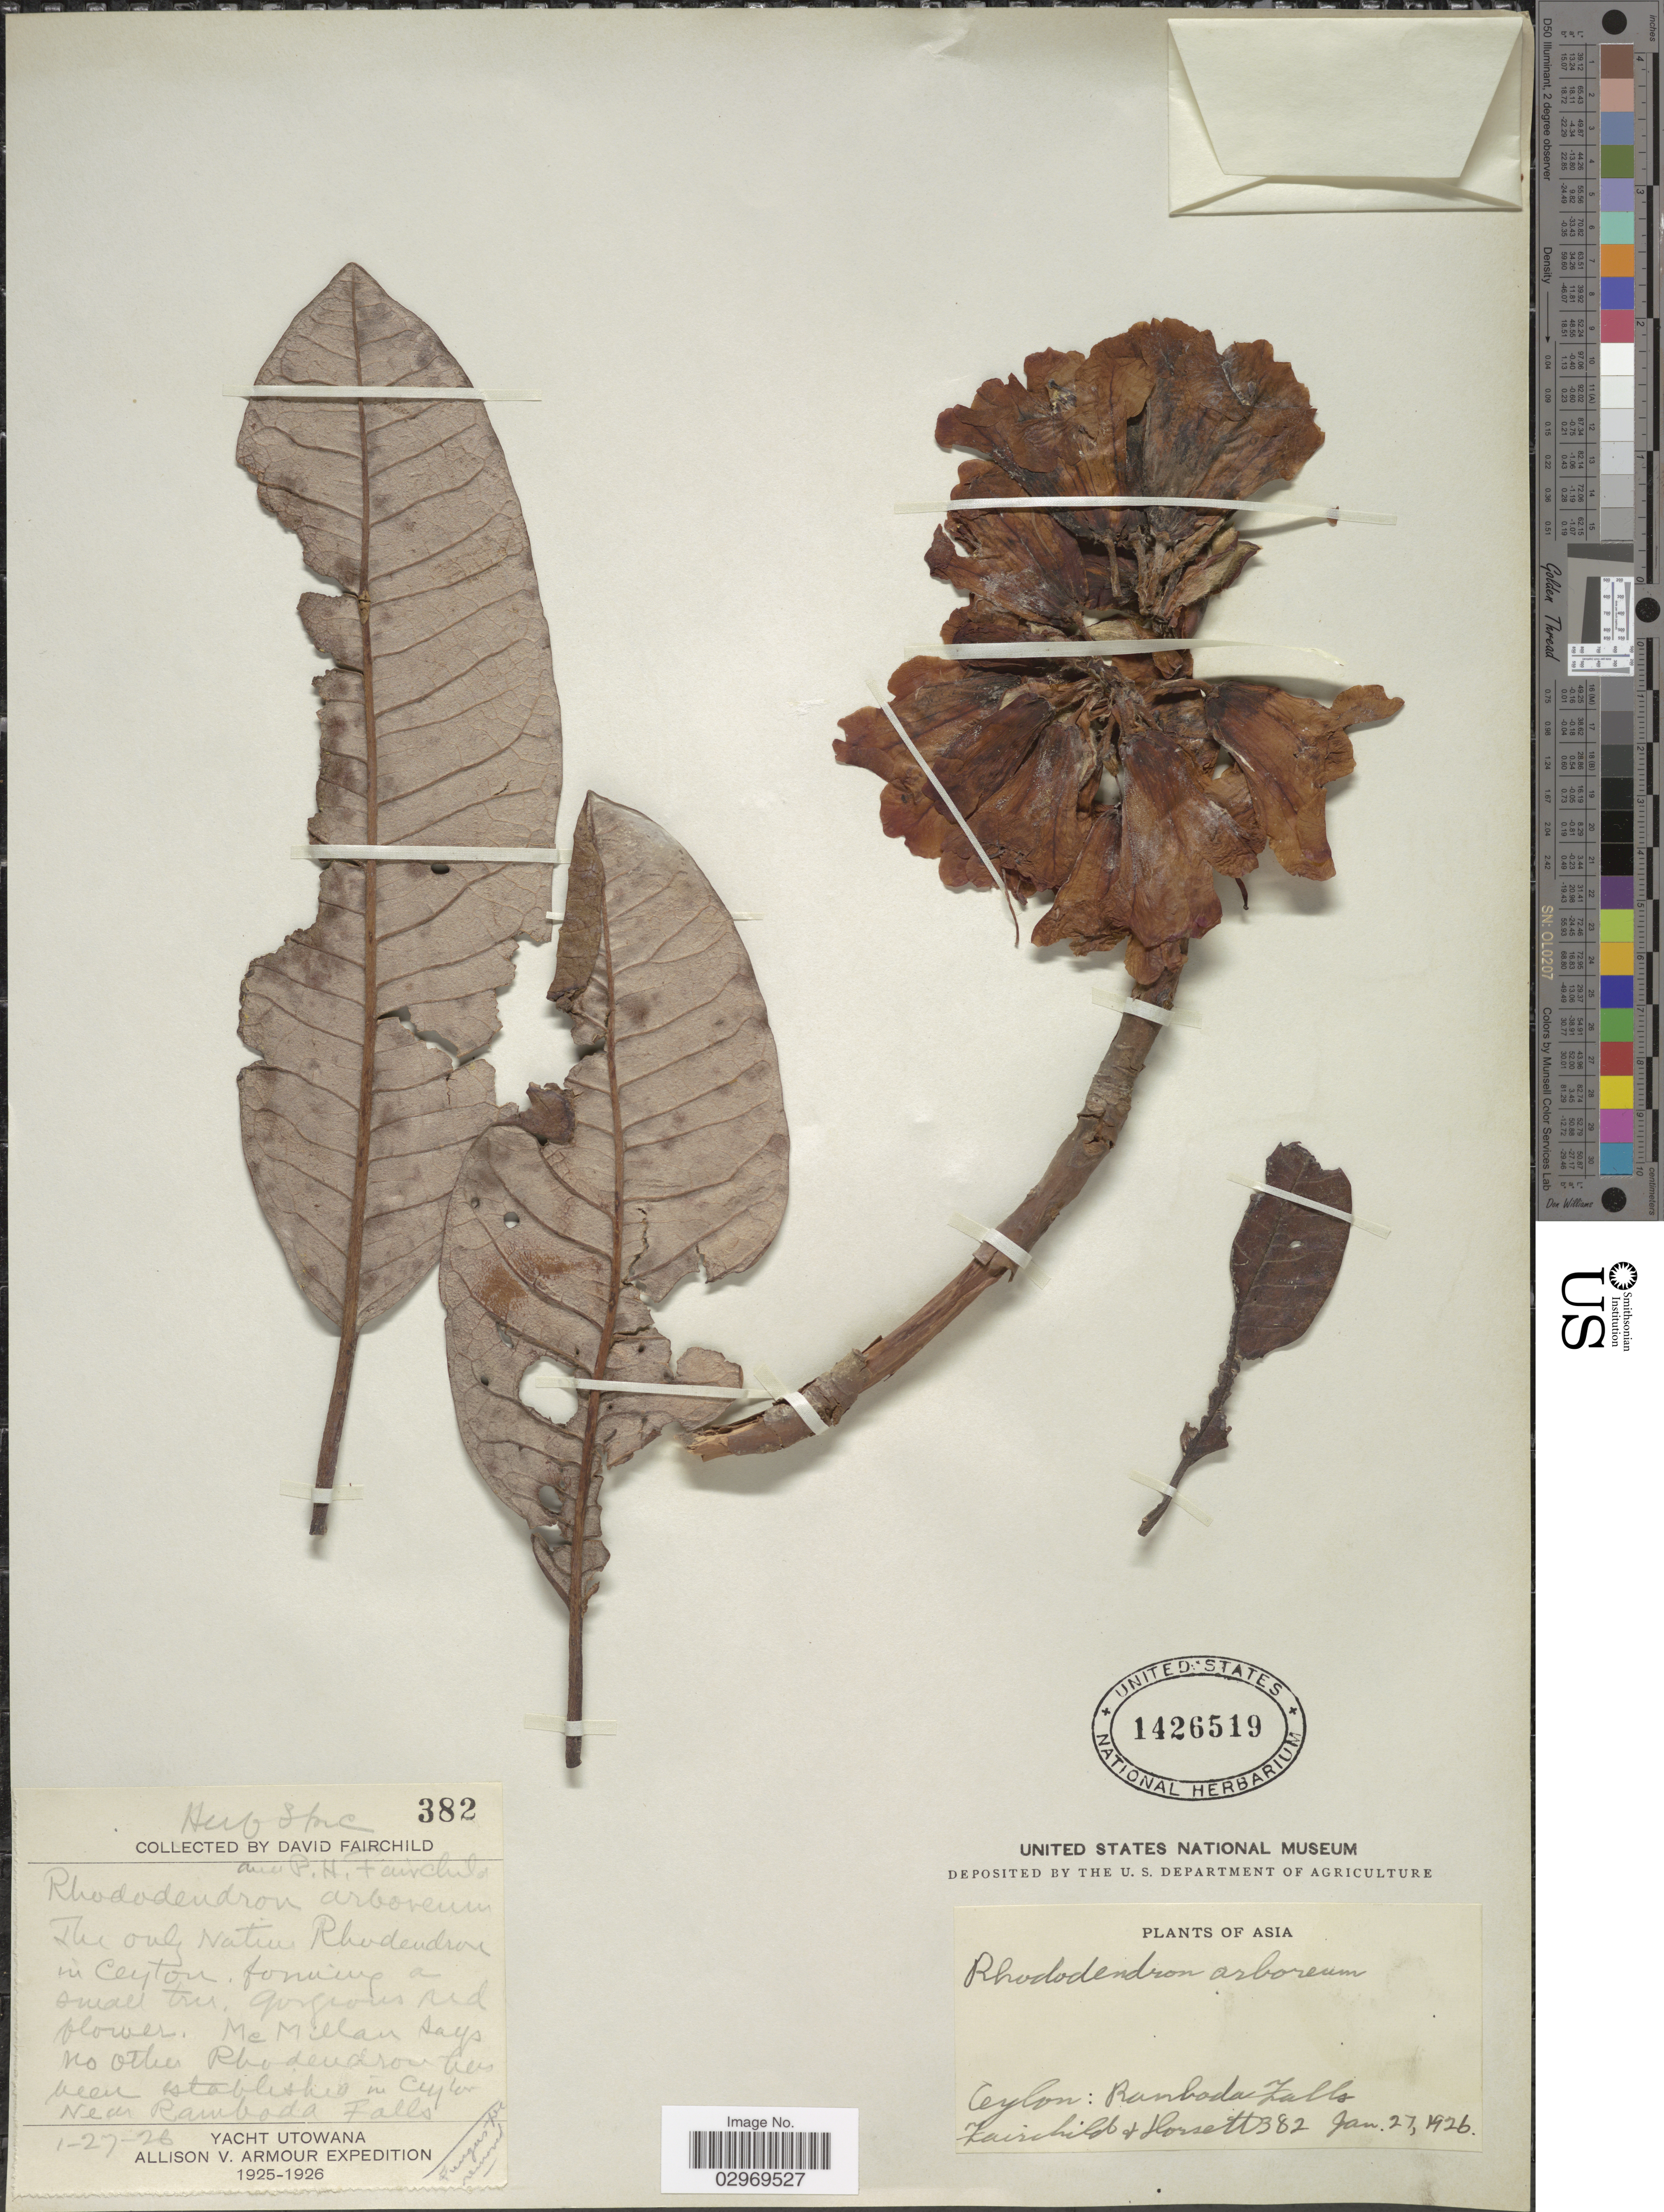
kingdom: Plantae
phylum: Tracheophyta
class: Magnoliopsida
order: Ericales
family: Ericaceae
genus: Rhododendron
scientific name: Rhododendron arboreum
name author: Sm.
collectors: D. Fairchild & -. Horsett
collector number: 382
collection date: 1926-01-27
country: Sri Lanka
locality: Ceylon, Ranboda Falls.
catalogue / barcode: US 1426519